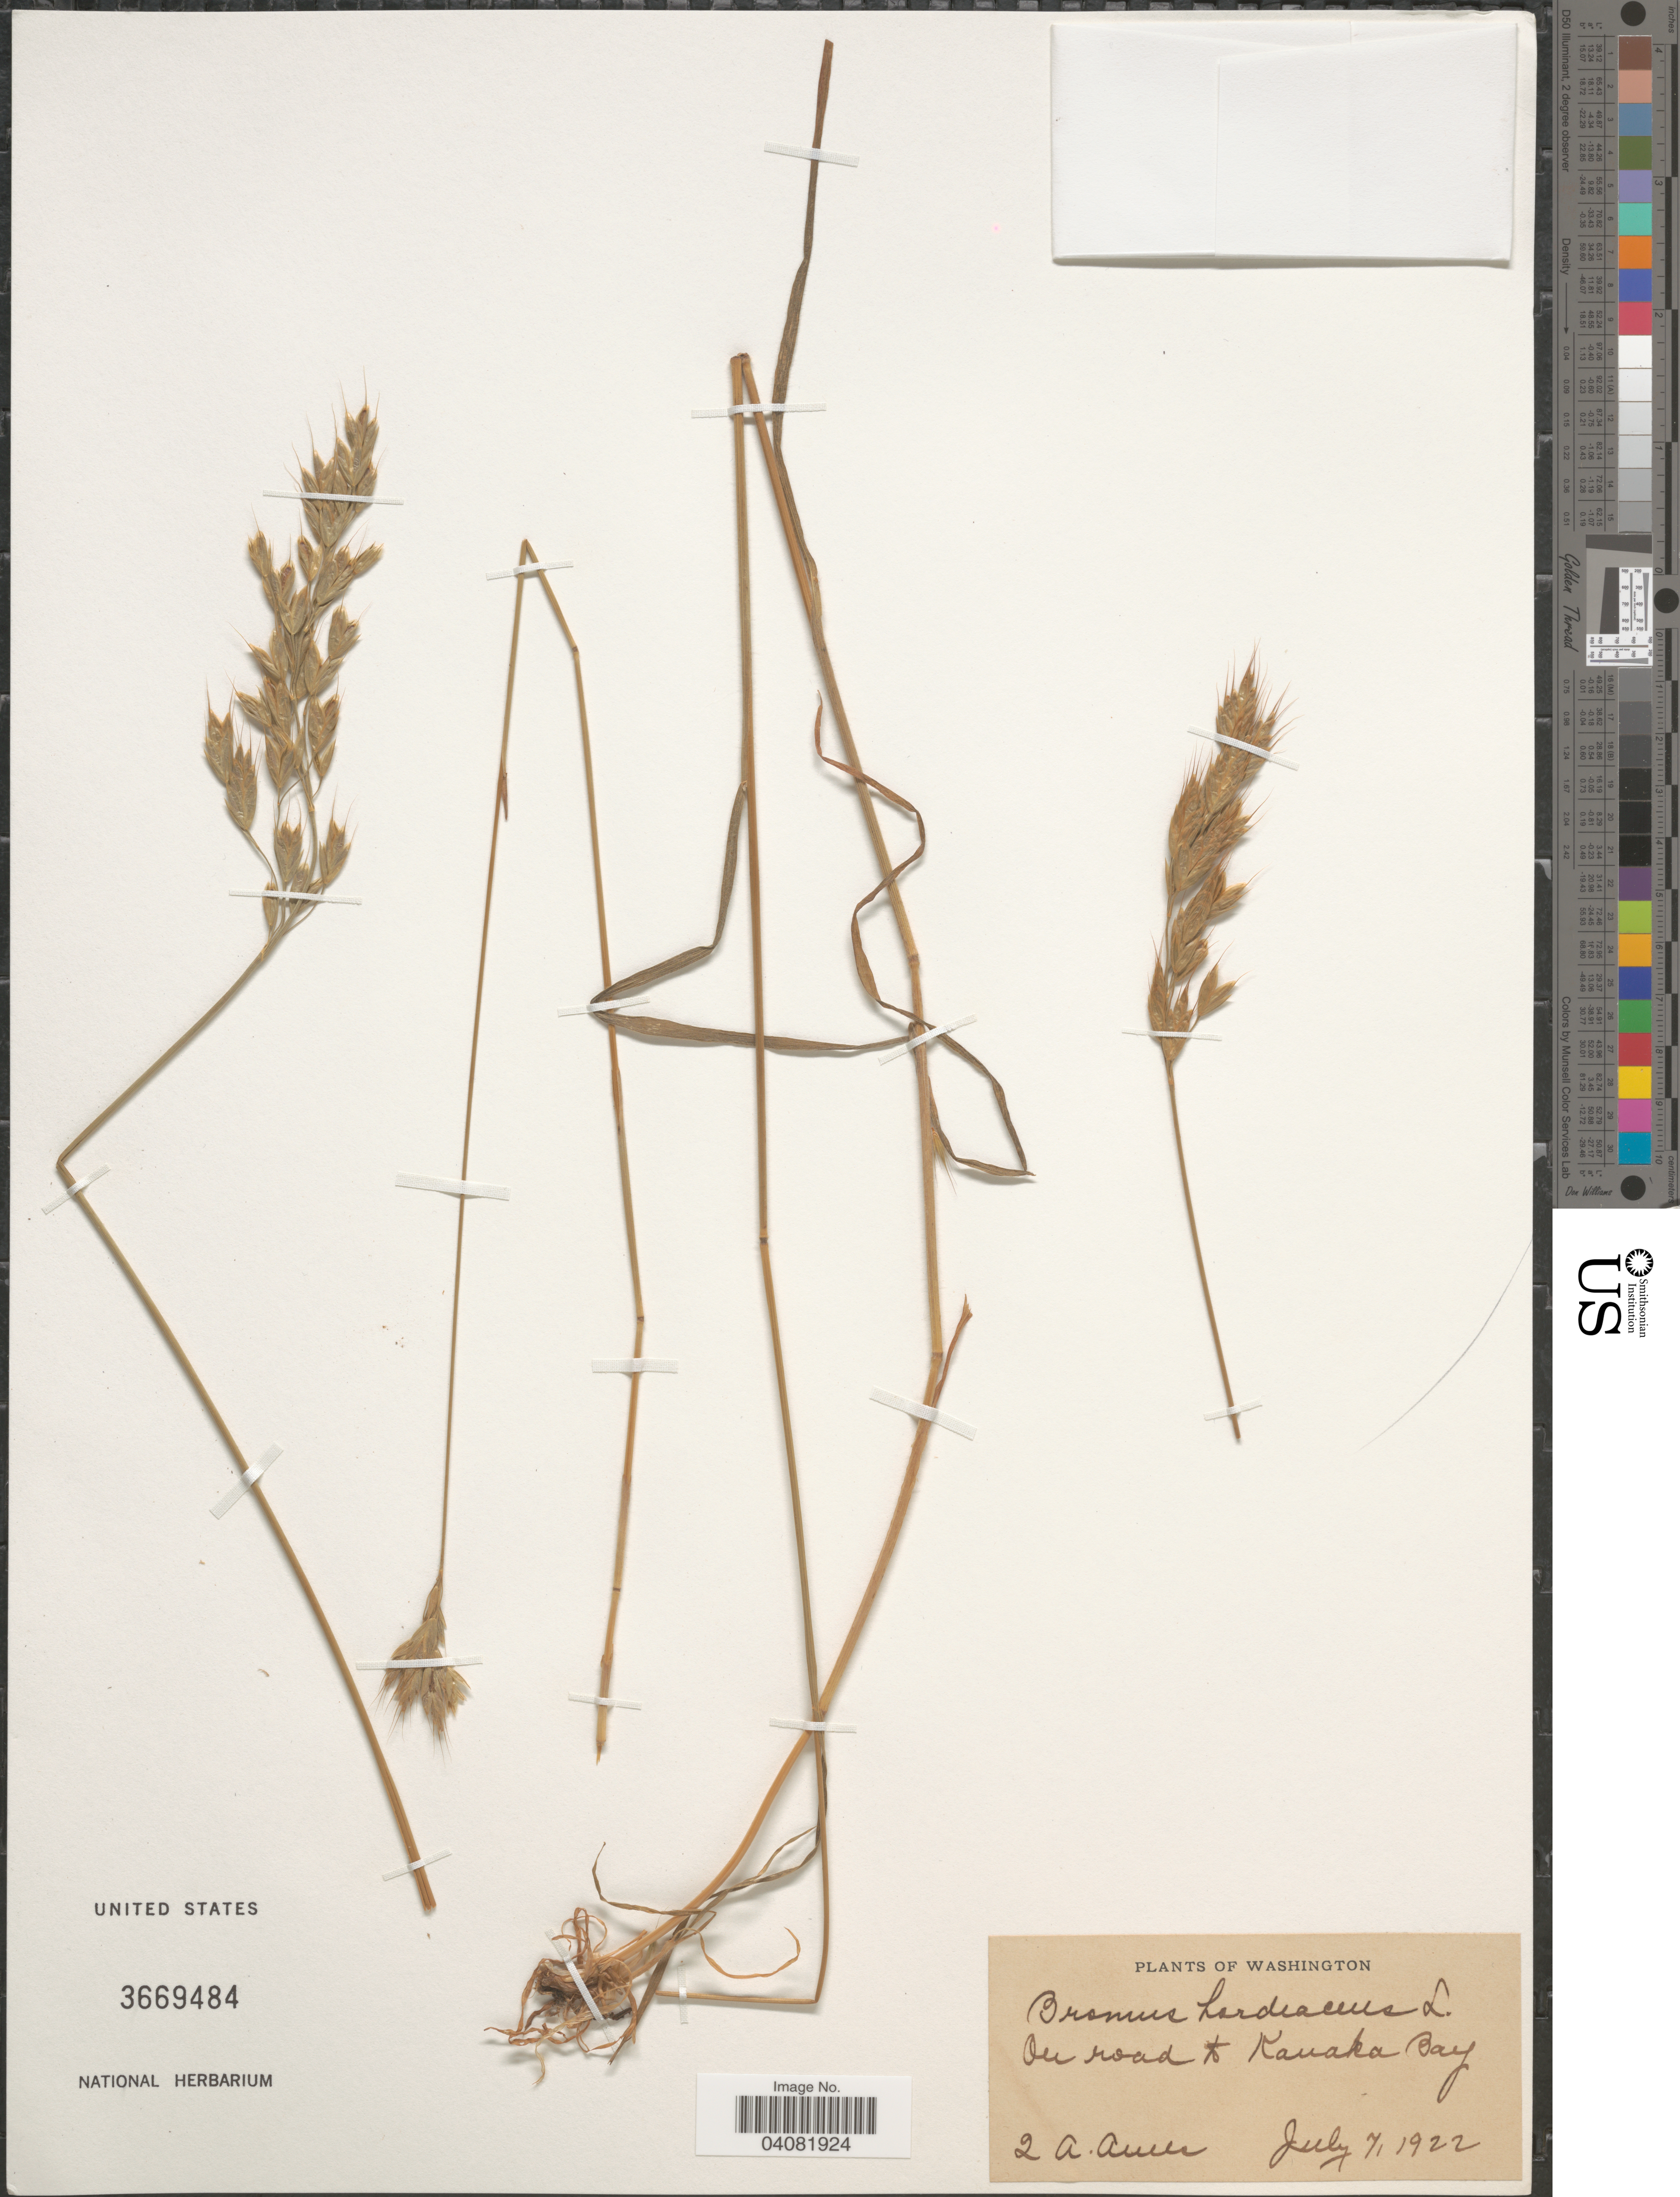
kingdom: Plantae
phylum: Tracheophyta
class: Liliopsida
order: Poales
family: Poaceae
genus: Bromus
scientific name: Bromus hordeaceus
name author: L.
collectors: A. Ames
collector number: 2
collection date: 1922-07-07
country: United States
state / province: Washington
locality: On road to Kanaka Bay.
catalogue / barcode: US 3669484